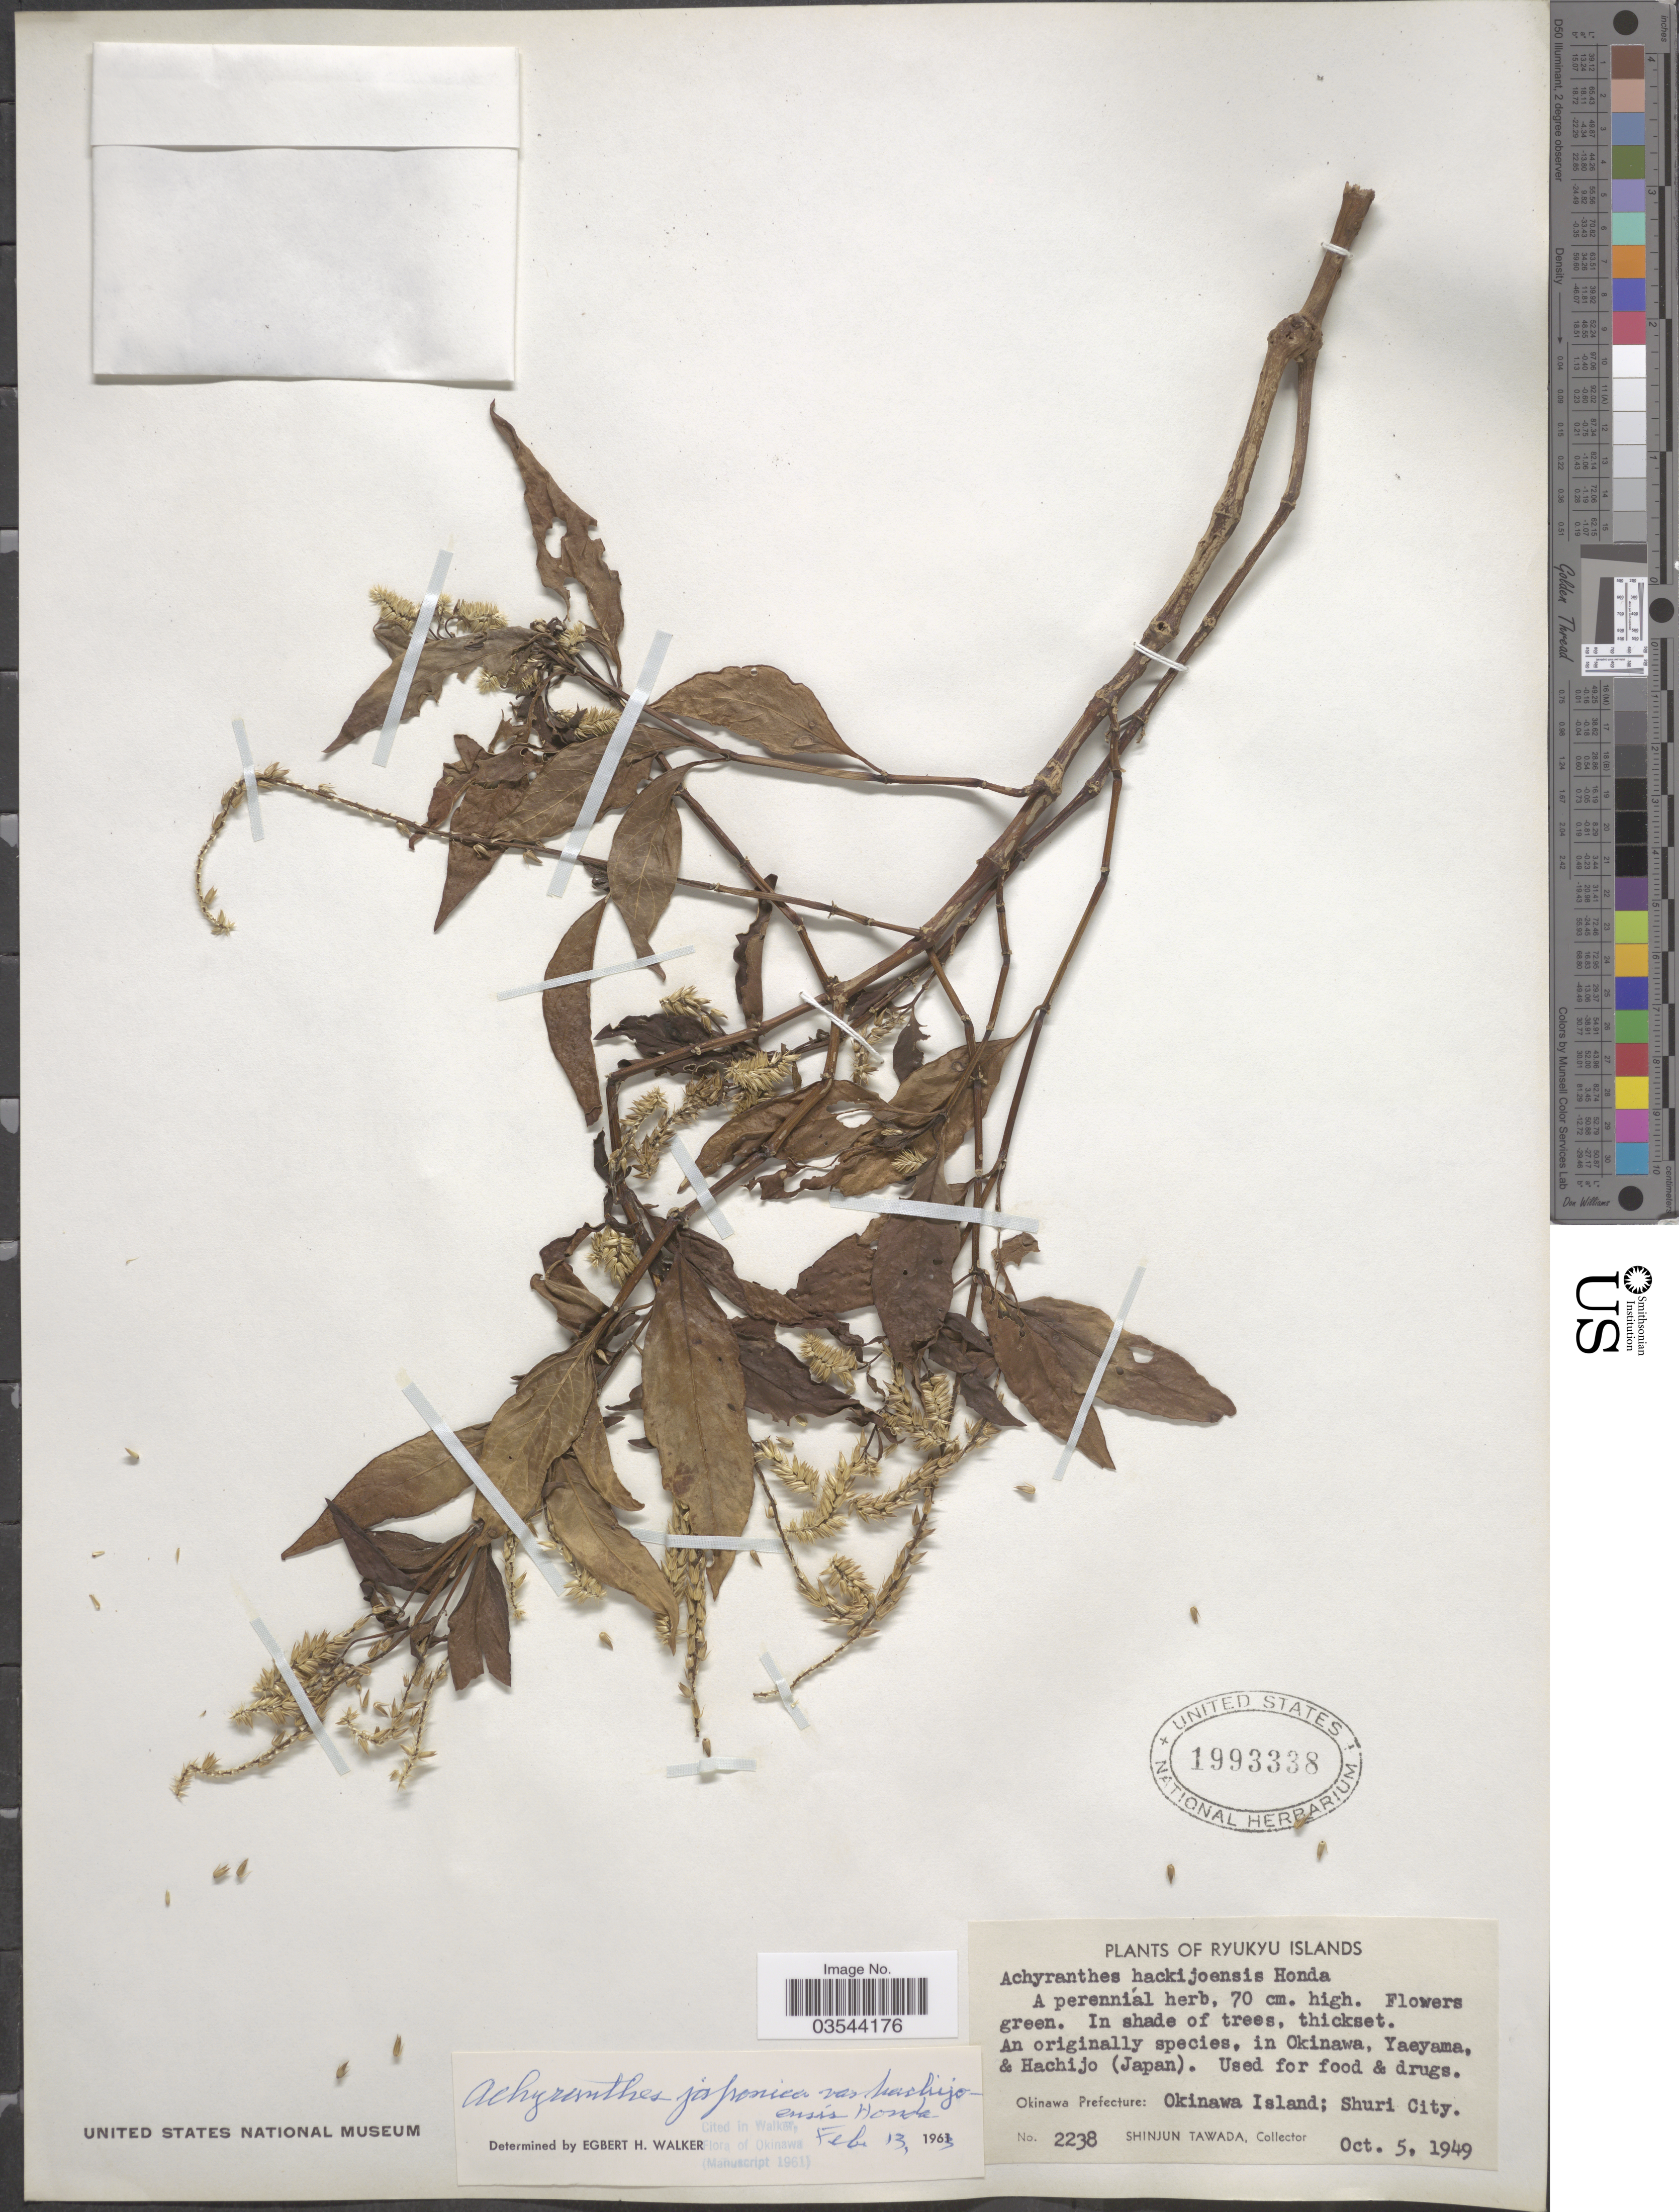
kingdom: Plantae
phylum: Tracheophyta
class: Magnoliopsida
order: Caryophyllales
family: Amaranthaceae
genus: Achyranthes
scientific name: Achyranthes japonica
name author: (Miq.) Nakai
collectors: S. Tawada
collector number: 2238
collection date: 1949-10-05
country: Japan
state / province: Okinawa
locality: Ryukyu Islands. Okinawa Prefecture: Okinawa Island; Shuri City.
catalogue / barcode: US 1993338